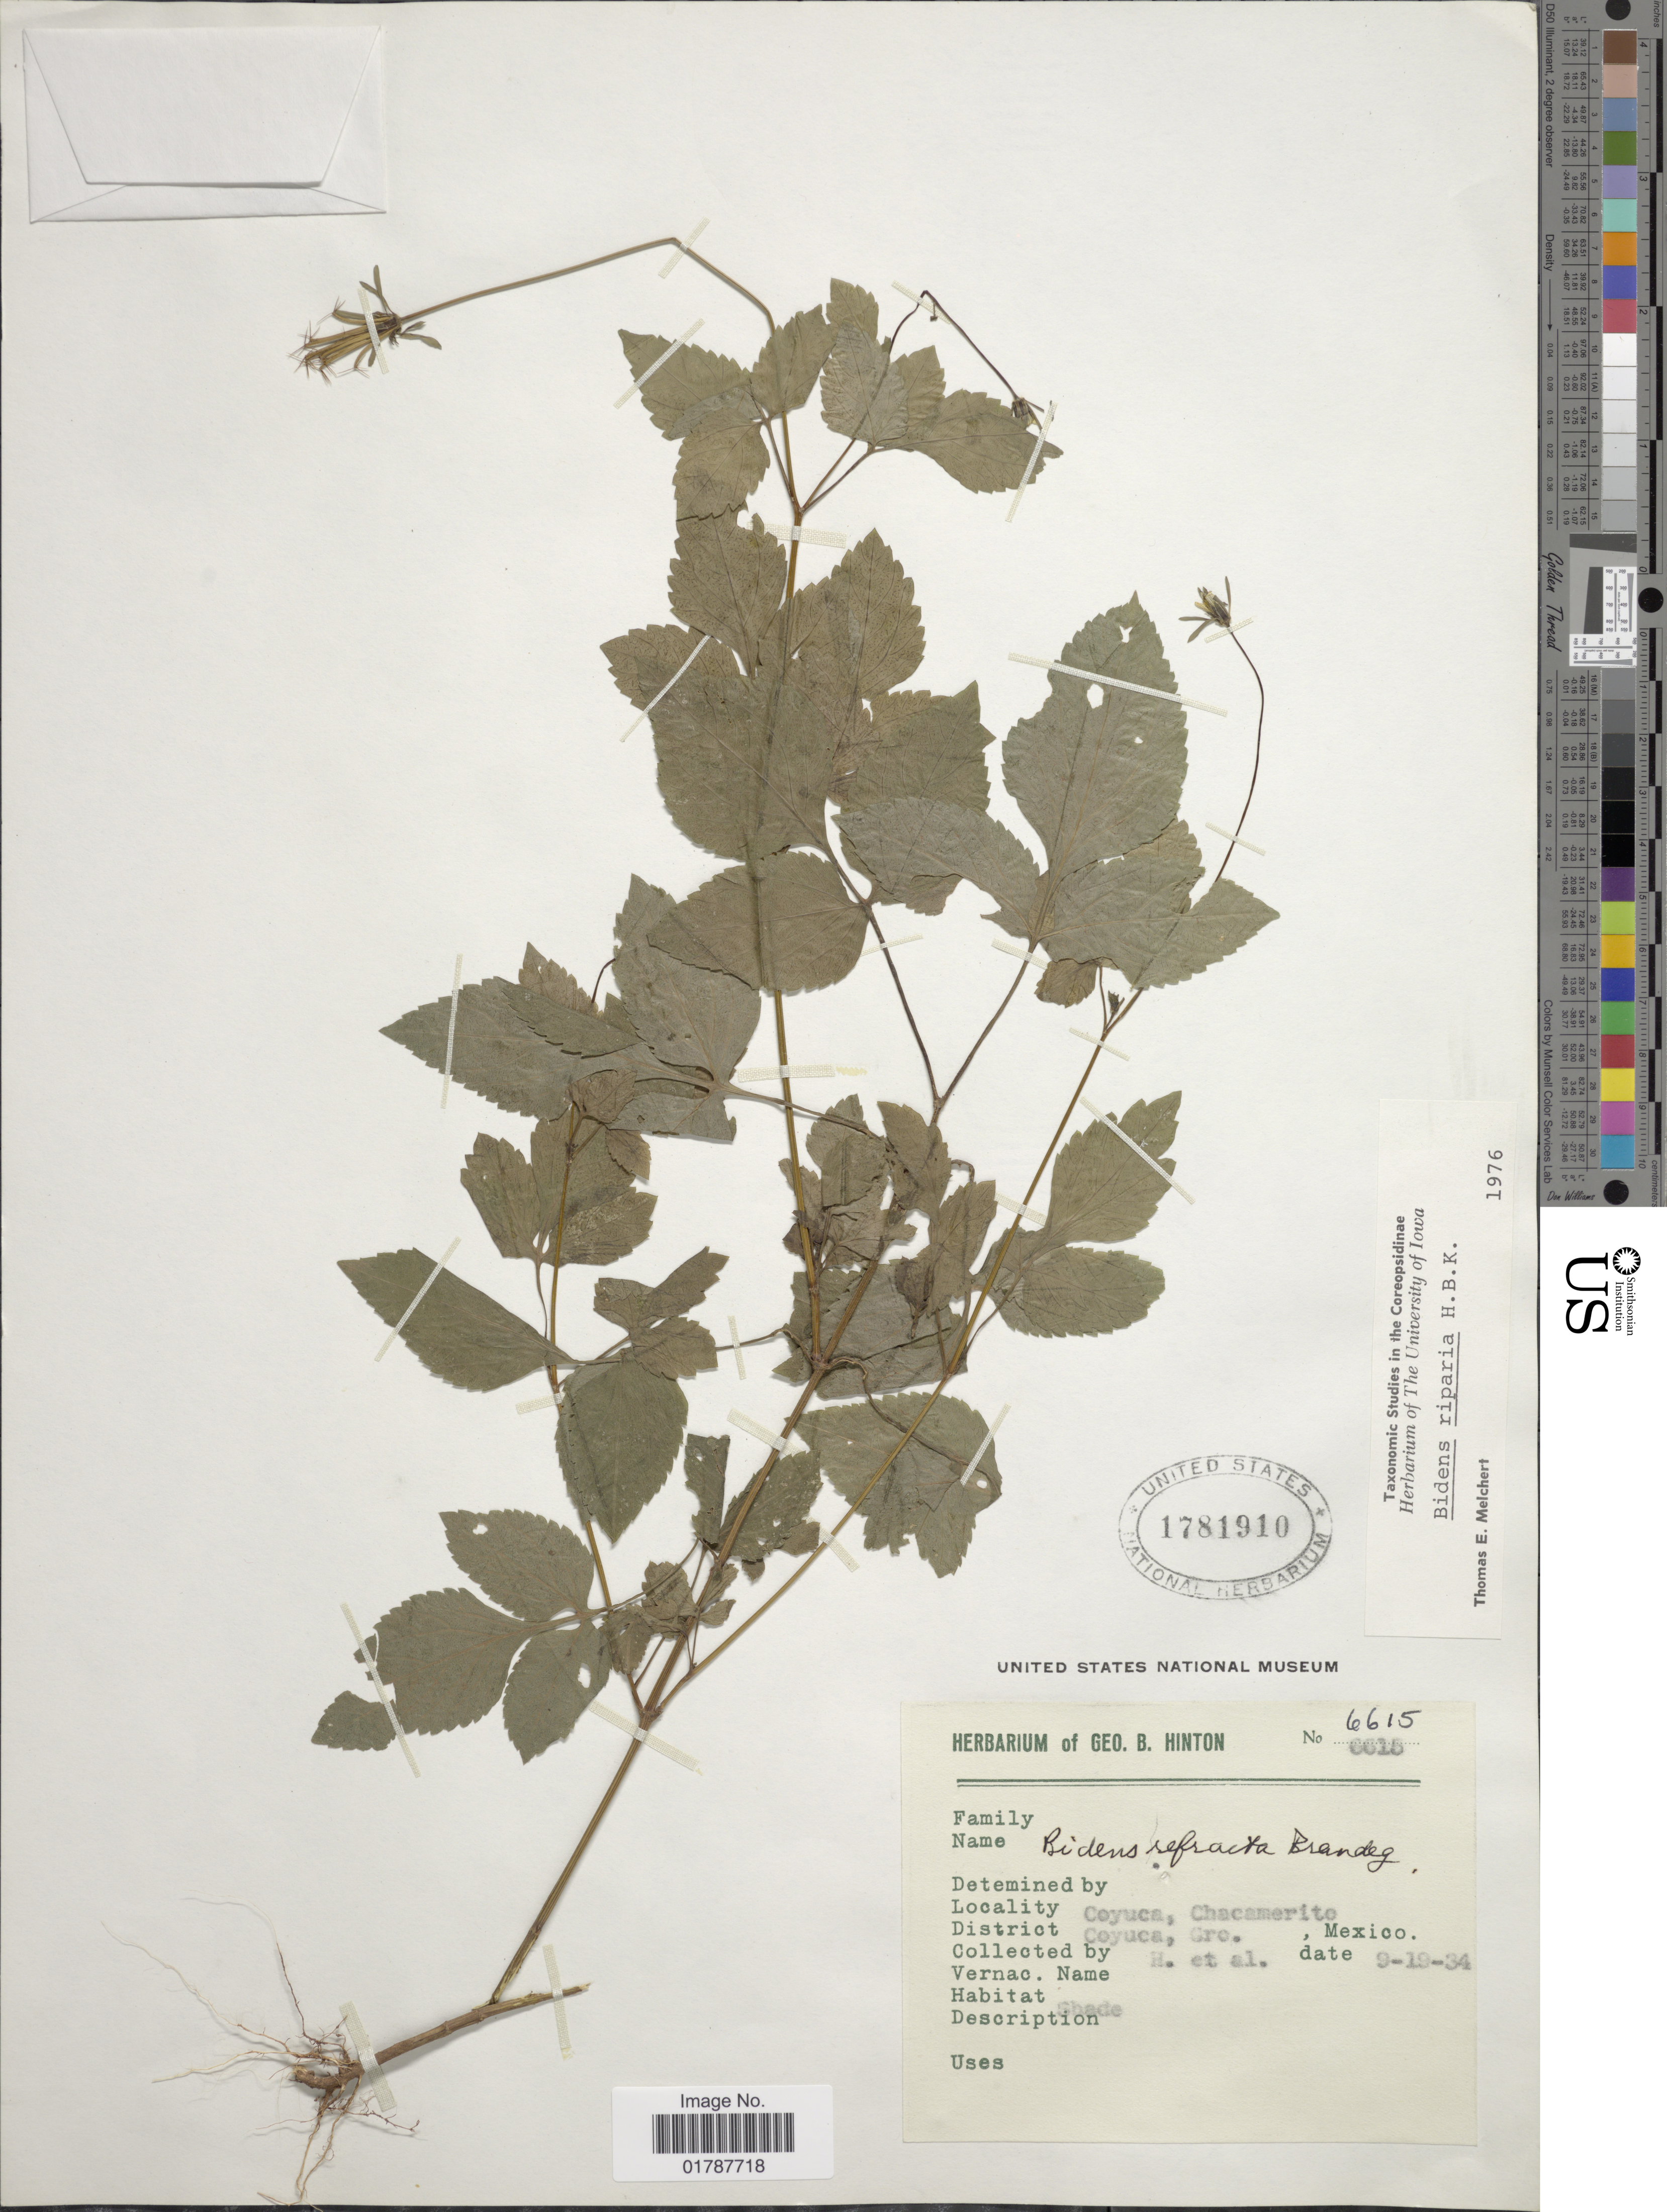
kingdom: Plantae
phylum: Tracheophyta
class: Magnoliopsida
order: Asterales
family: Asteraceae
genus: Bidens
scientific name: Bidens riparia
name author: Kunth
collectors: G. B. Hinton & et al.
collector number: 6615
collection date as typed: Transcribed d/m/y: 19/9/34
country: Mexico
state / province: Guerrero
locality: Coyuca, Chacamerito, District Coyuca, Gro.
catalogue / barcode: US 1781910